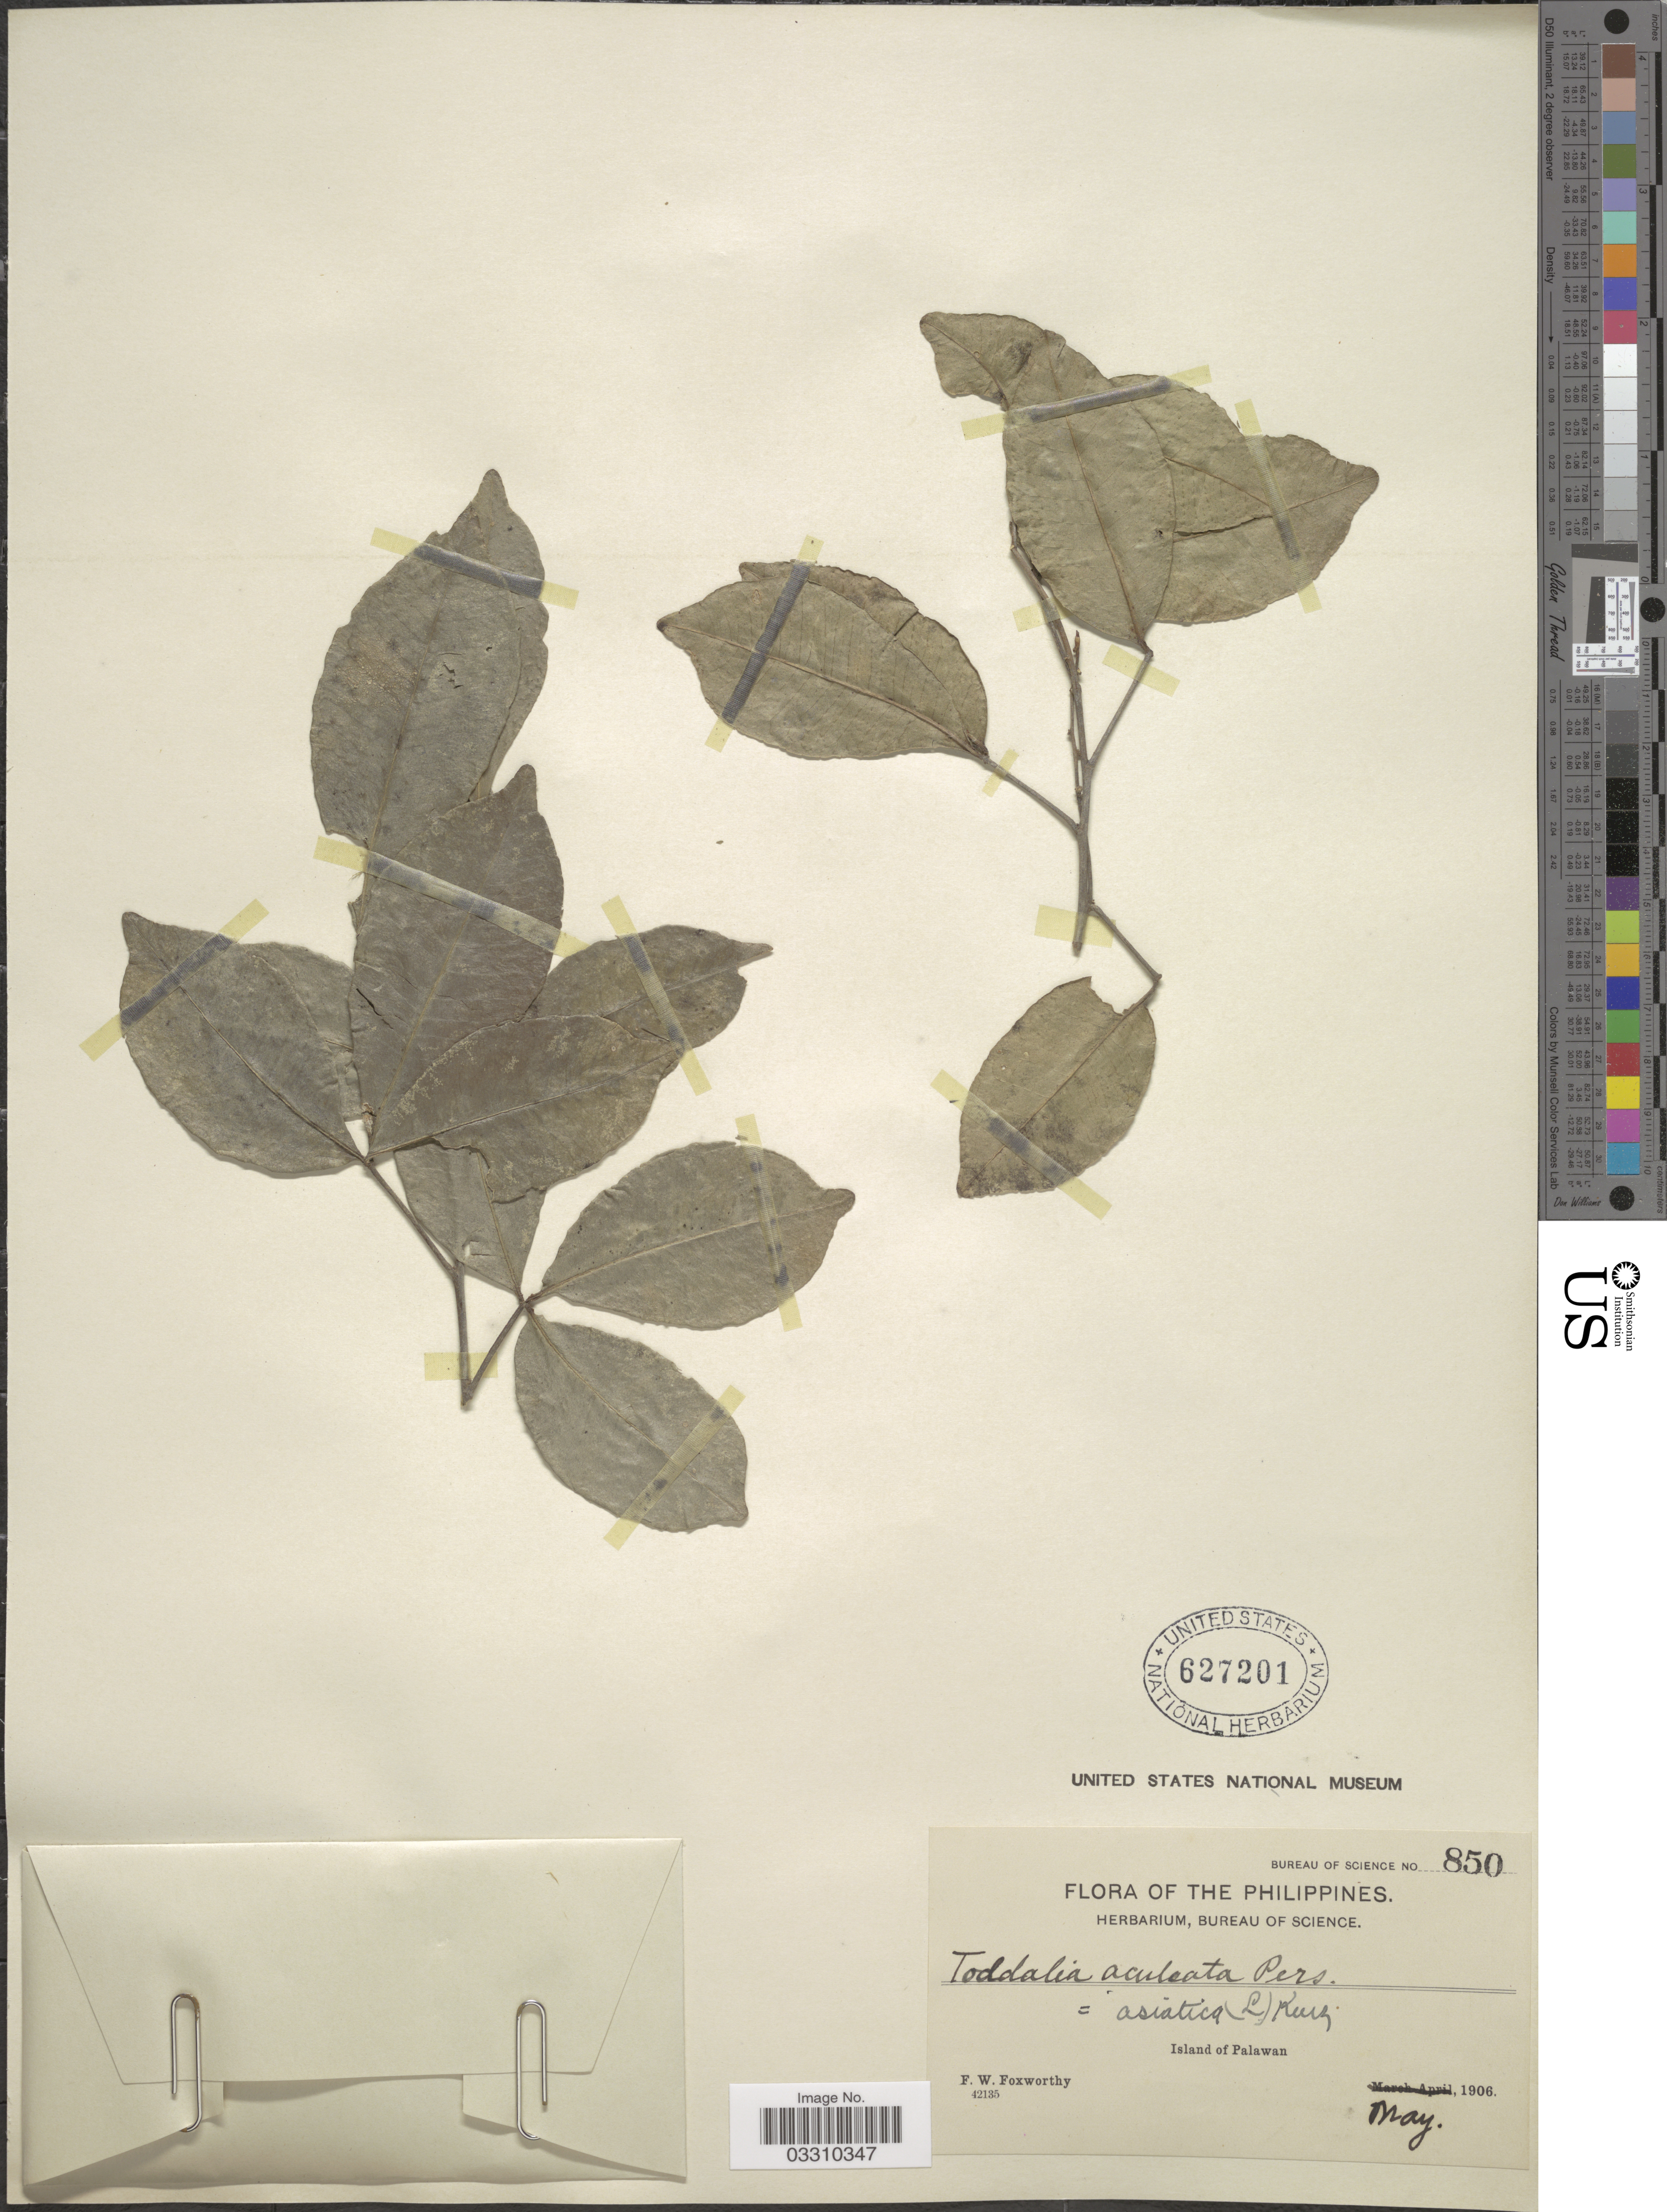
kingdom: Plantae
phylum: Tracheophyta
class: Magnoliopsida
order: Sapindales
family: Rutaceae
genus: Zanthoxylum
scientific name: Zanthoxylum asiaticum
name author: (L.) Appelhans et al.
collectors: F. W. Foxworthy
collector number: Bureau of Science 850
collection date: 1906-05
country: Philippines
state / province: Mimaropa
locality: Island of Palawan.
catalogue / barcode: US 627201